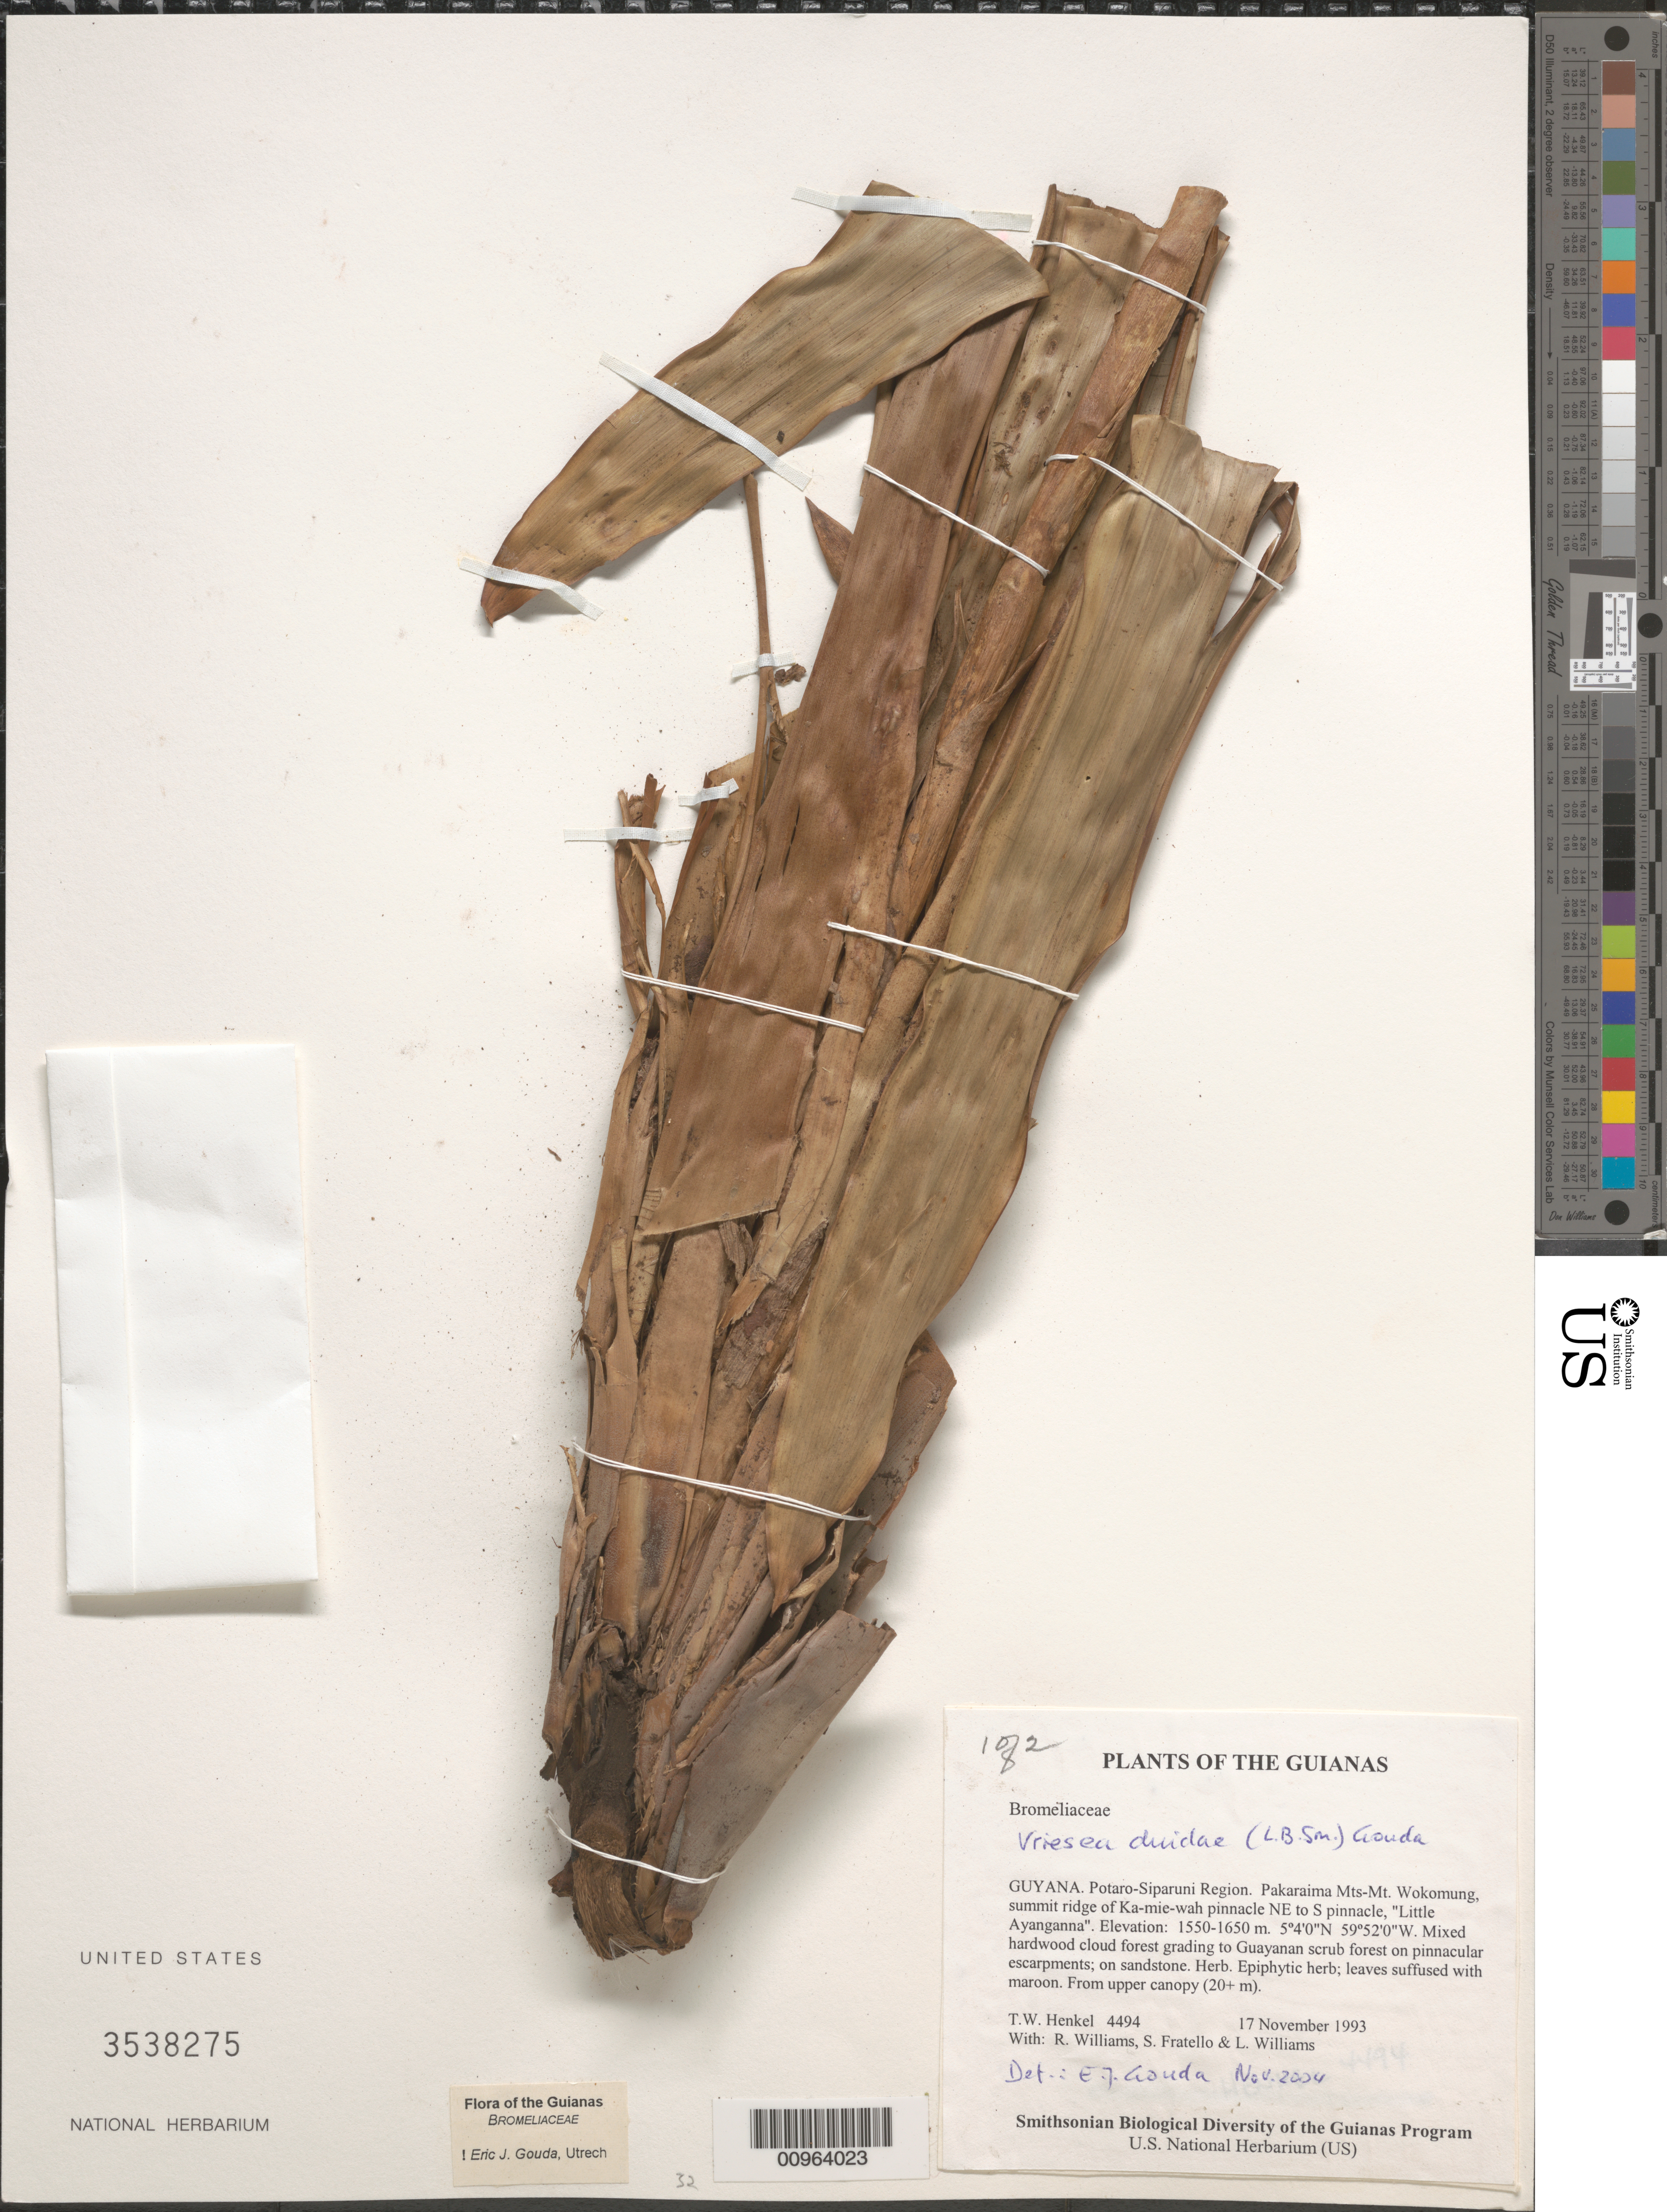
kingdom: Plantae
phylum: Tracheophyta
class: Liliopsida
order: Poales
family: Bromeliaceae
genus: Vriesea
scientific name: Vriesea duidae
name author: (L.B. Sm.) Gouda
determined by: Gouda, E. J.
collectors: T. Henkel, R. Williams, S. Fratello & L. Williams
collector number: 4494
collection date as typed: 17 November 1993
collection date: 1993-11-17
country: Guyana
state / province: Potaro-Siparuni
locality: Pakaraima Mts-Mt. Wokomung, summit ridge of Ka-mie-wah pinnacle NE to S pinnacle, "Little Ayanganna"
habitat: Mixed hardwood cloud forest grading to Guayanan scrub forest on pinnacular escarpments; on sandstone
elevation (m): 1550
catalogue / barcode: US 3538275